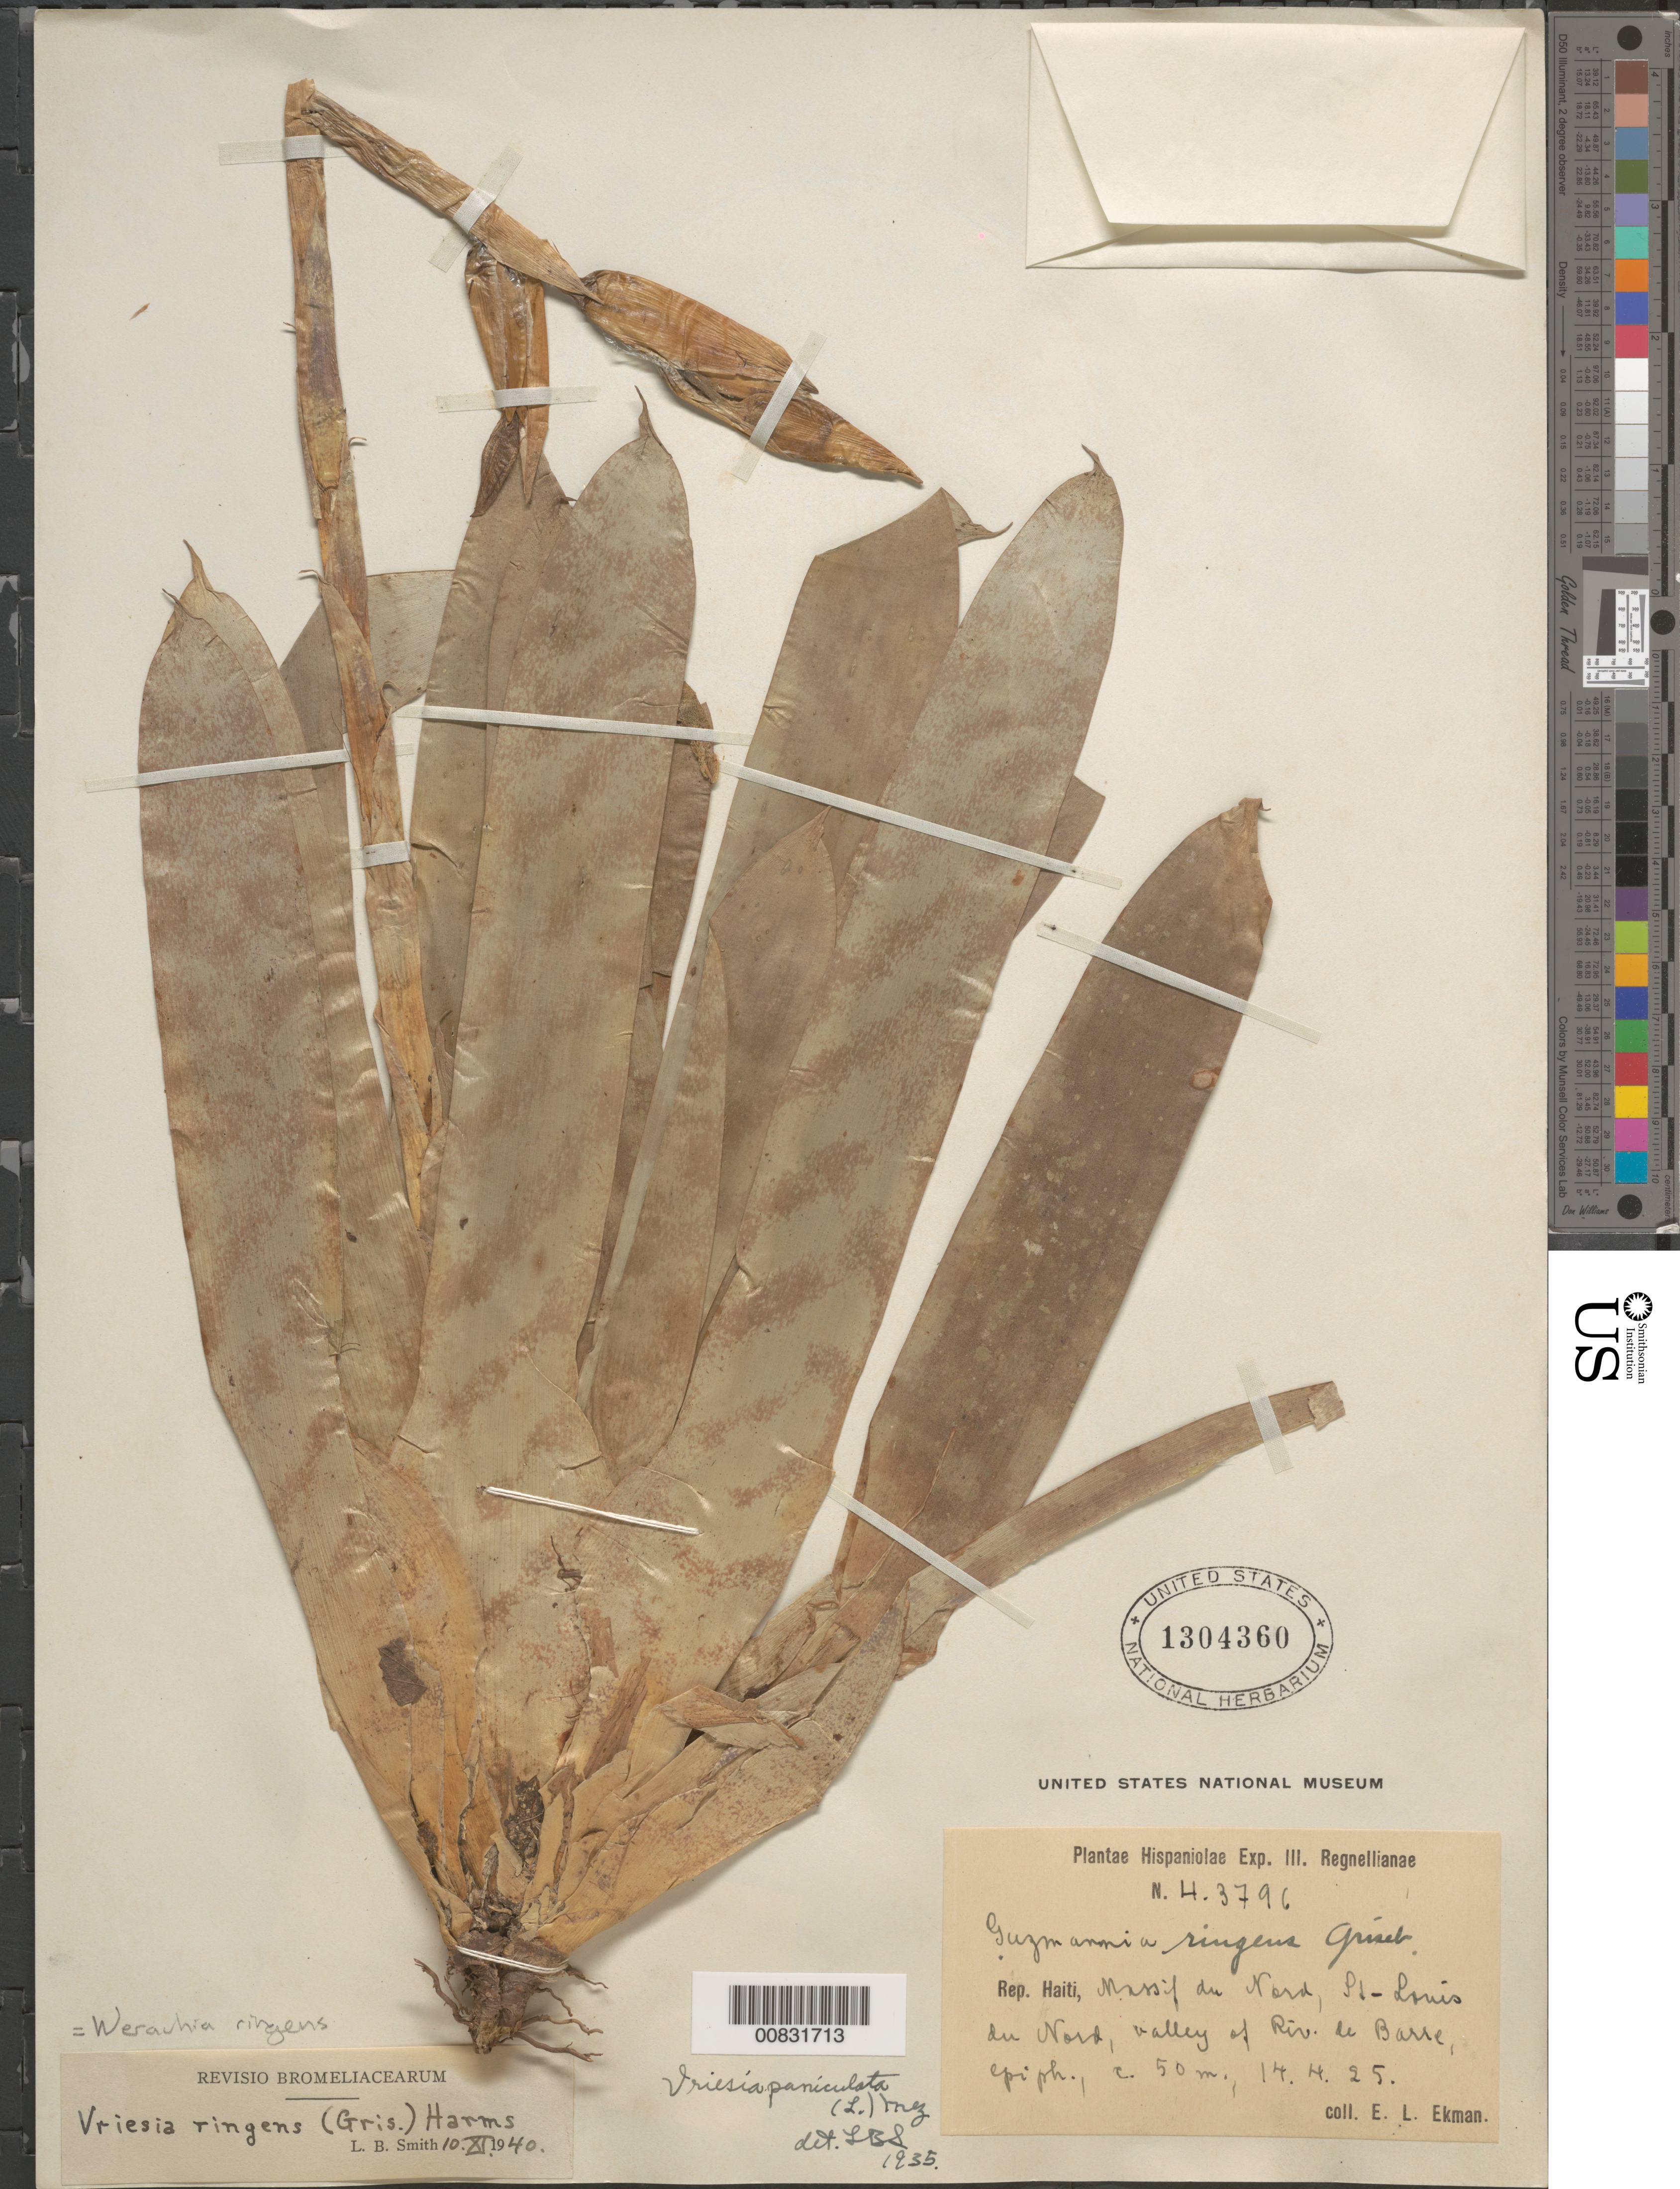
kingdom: Plantae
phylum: Tracheophyta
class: Liliopsida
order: Poales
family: Bromeliaceae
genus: Werauhia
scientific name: Werauhia ringens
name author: (Griseb.) J.R. Grant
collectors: E. L. Ekman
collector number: H 3796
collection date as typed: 14 Apr 1925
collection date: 1925-04-14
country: Haiti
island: Hispaniola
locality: Massif du Nord, St. Louis de Nord, valley of Riv. de Barre.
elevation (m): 50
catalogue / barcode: US 1304360